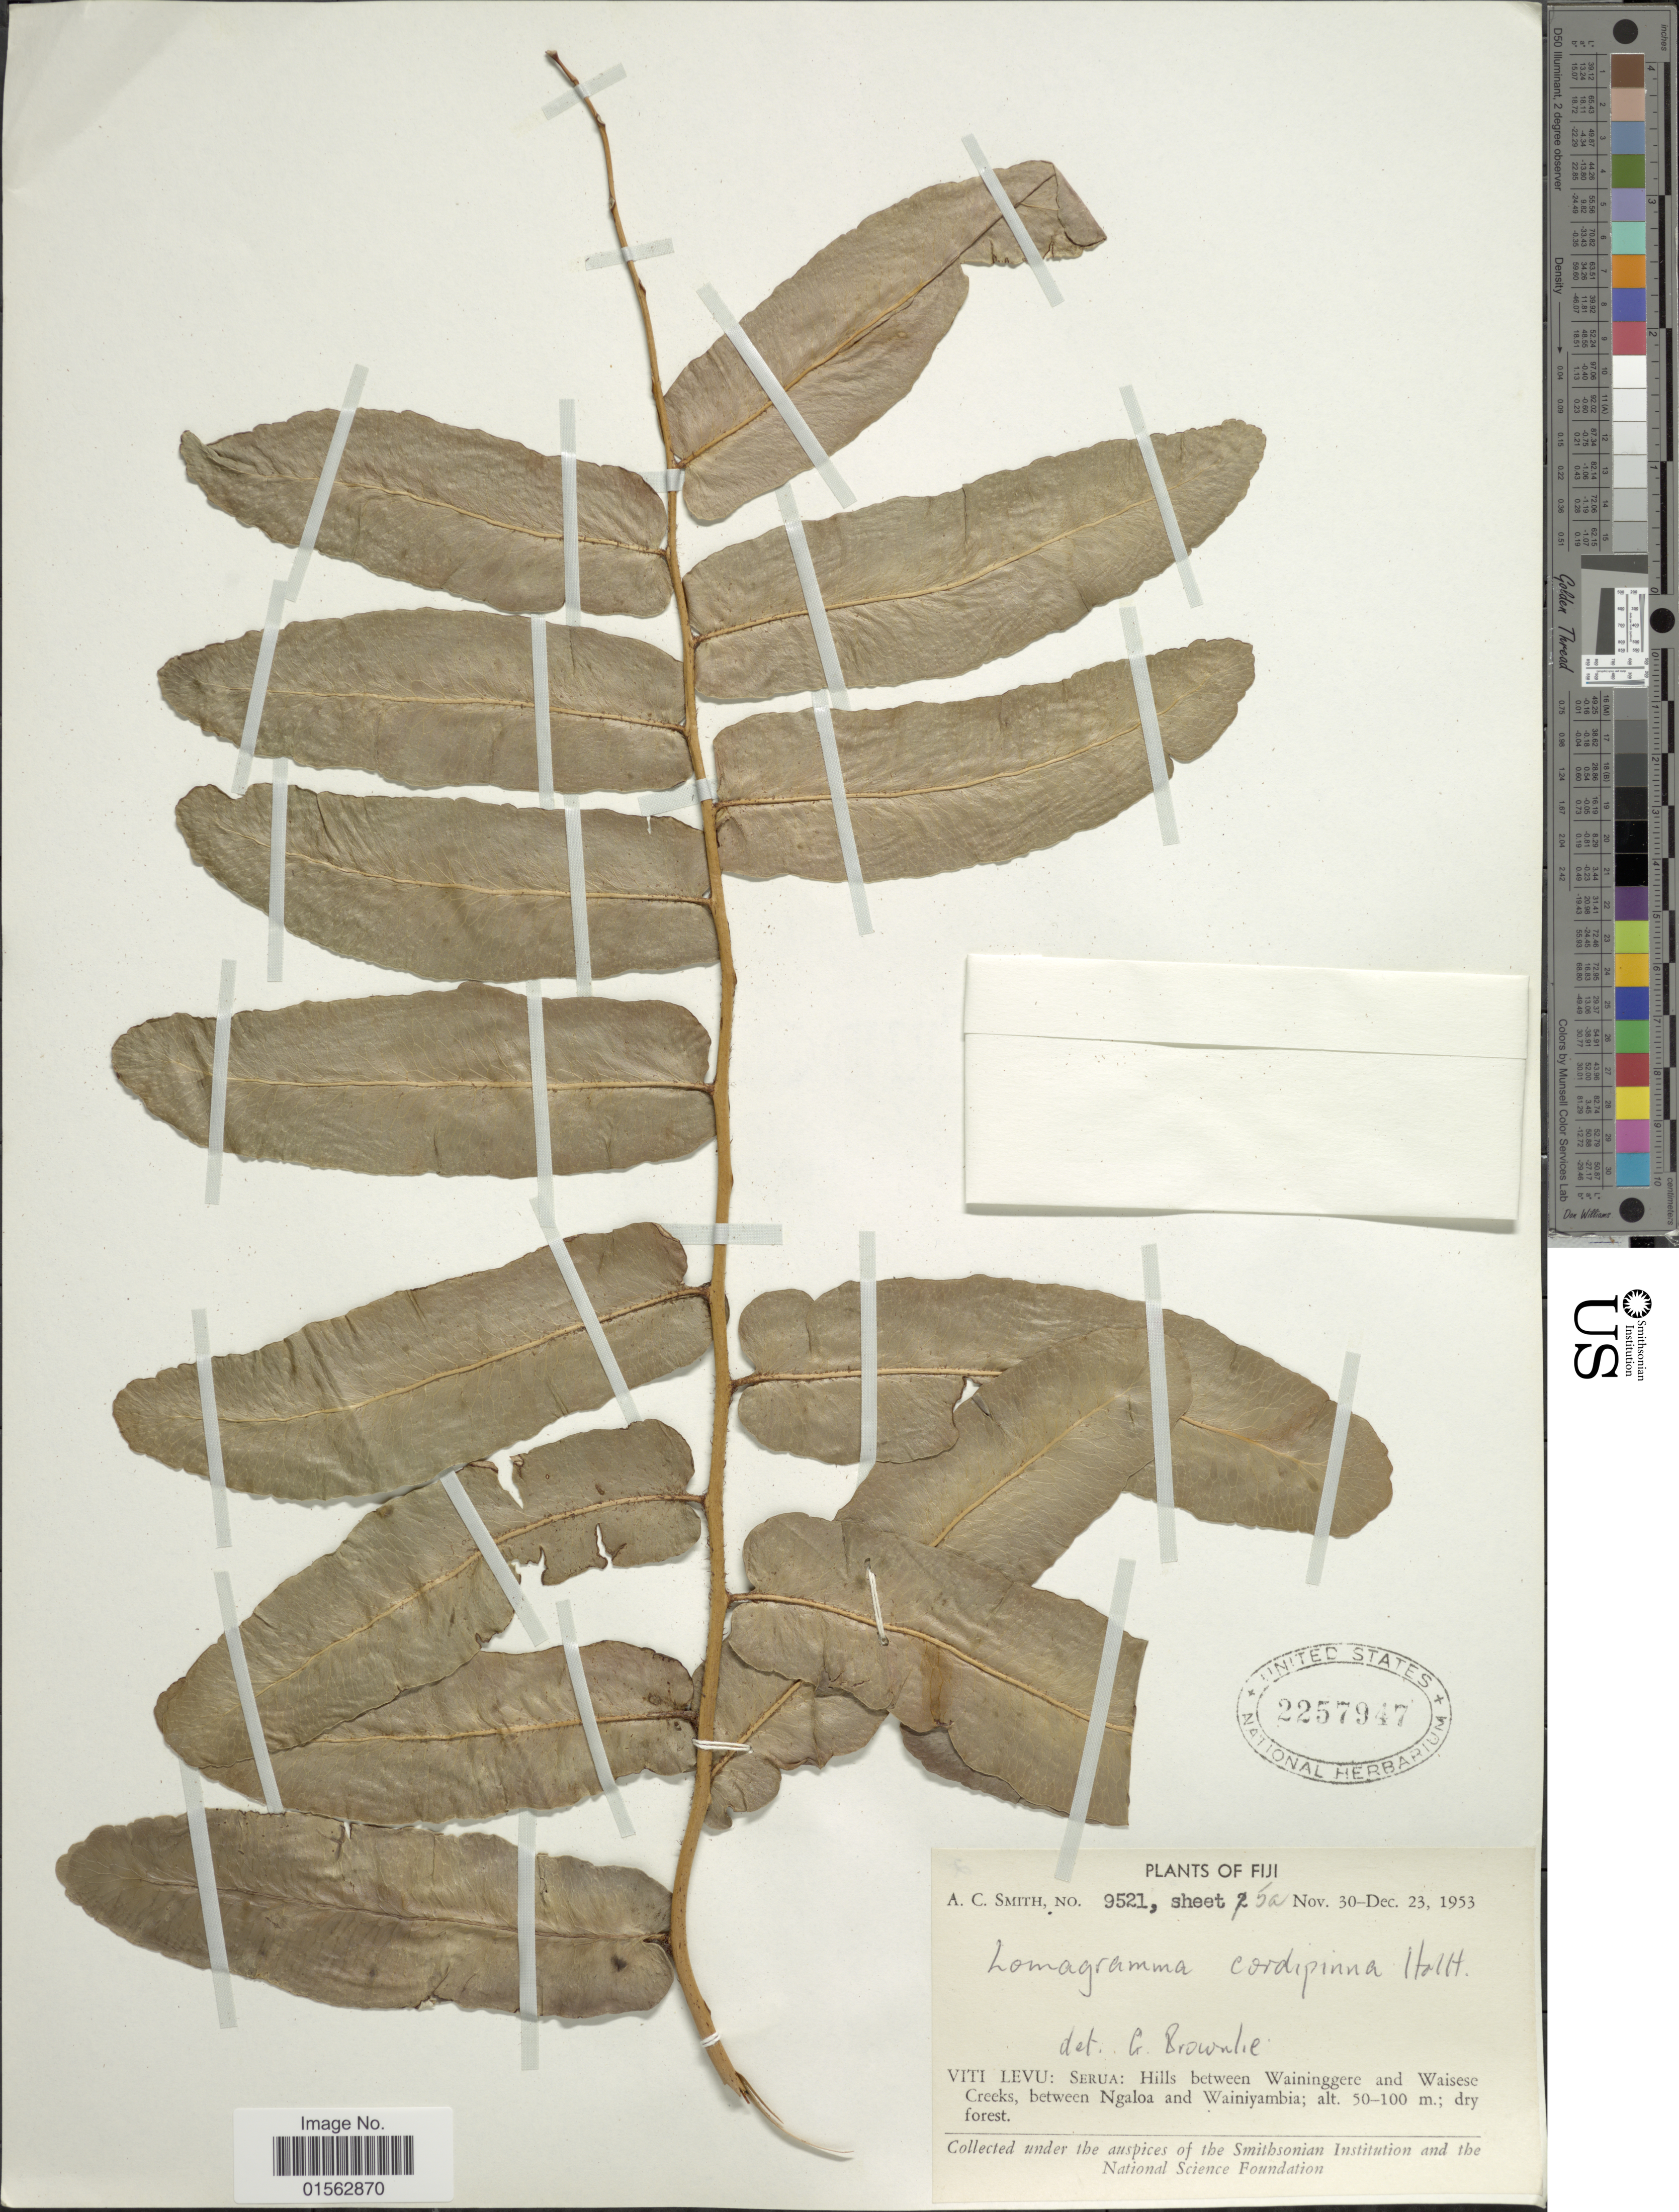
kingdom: Plantae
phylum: Tracheophyta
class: Polypodiopsida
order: Polypodiales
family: Dryopteridaceae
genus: Lomagramma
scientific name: Lomagramma cordipinna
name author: Holttum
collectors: A. C. Smith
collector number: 9521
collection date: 1953-11-30/1953-12-23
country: Fiji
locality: Fiji, Viti Levu: Serua: Hills between Waninggere and Waisese Creeks, between Ngaloa and Wainiyambia; dry forest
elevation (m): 50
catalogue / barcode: US 2257947